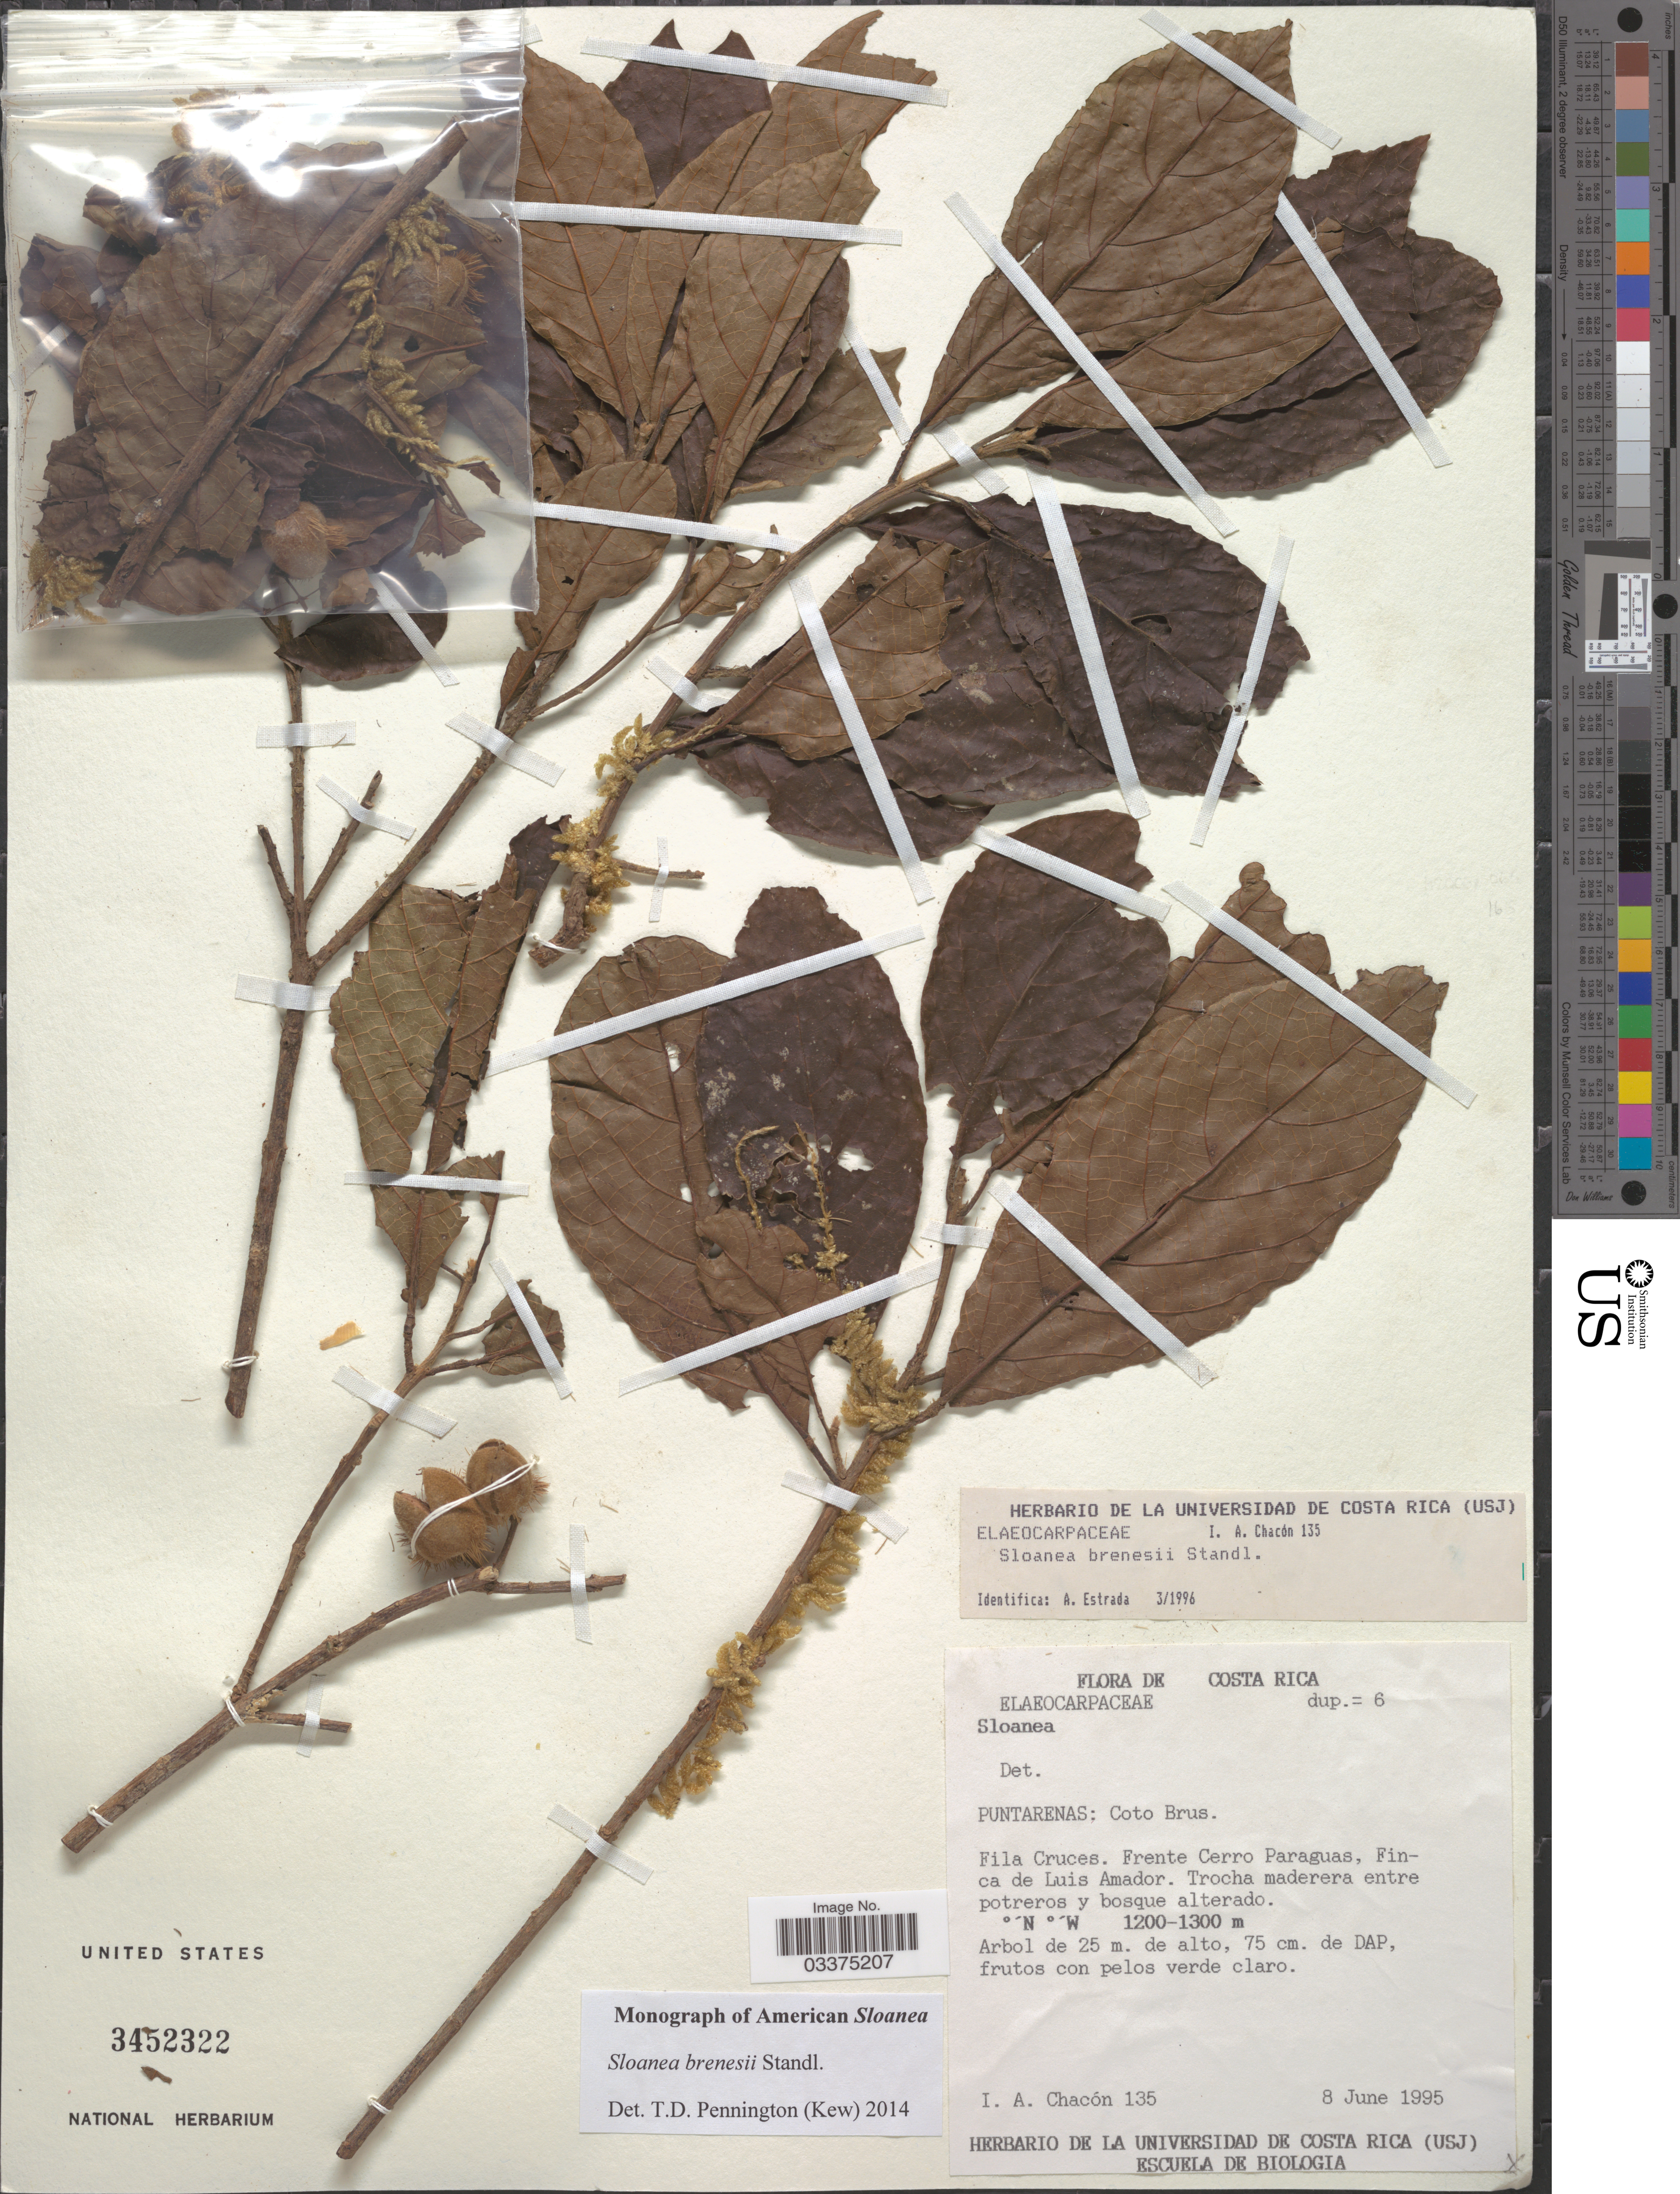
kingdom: Plantae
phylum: Tracheophyta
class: Magnoliopsida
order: Oxalidales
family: Elaeocarpaceae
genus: Sloanea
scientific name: Sloanea brenesii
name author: Standl.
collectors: I. Chacón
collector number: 135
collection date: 1995-06-08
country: Costa Rica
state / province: Puntarenas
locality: Coto Brus. Fila Cruces. Frente Cerro Paraguas, Finca de Luis Amador.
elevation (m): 1200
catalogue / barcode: US 3452322